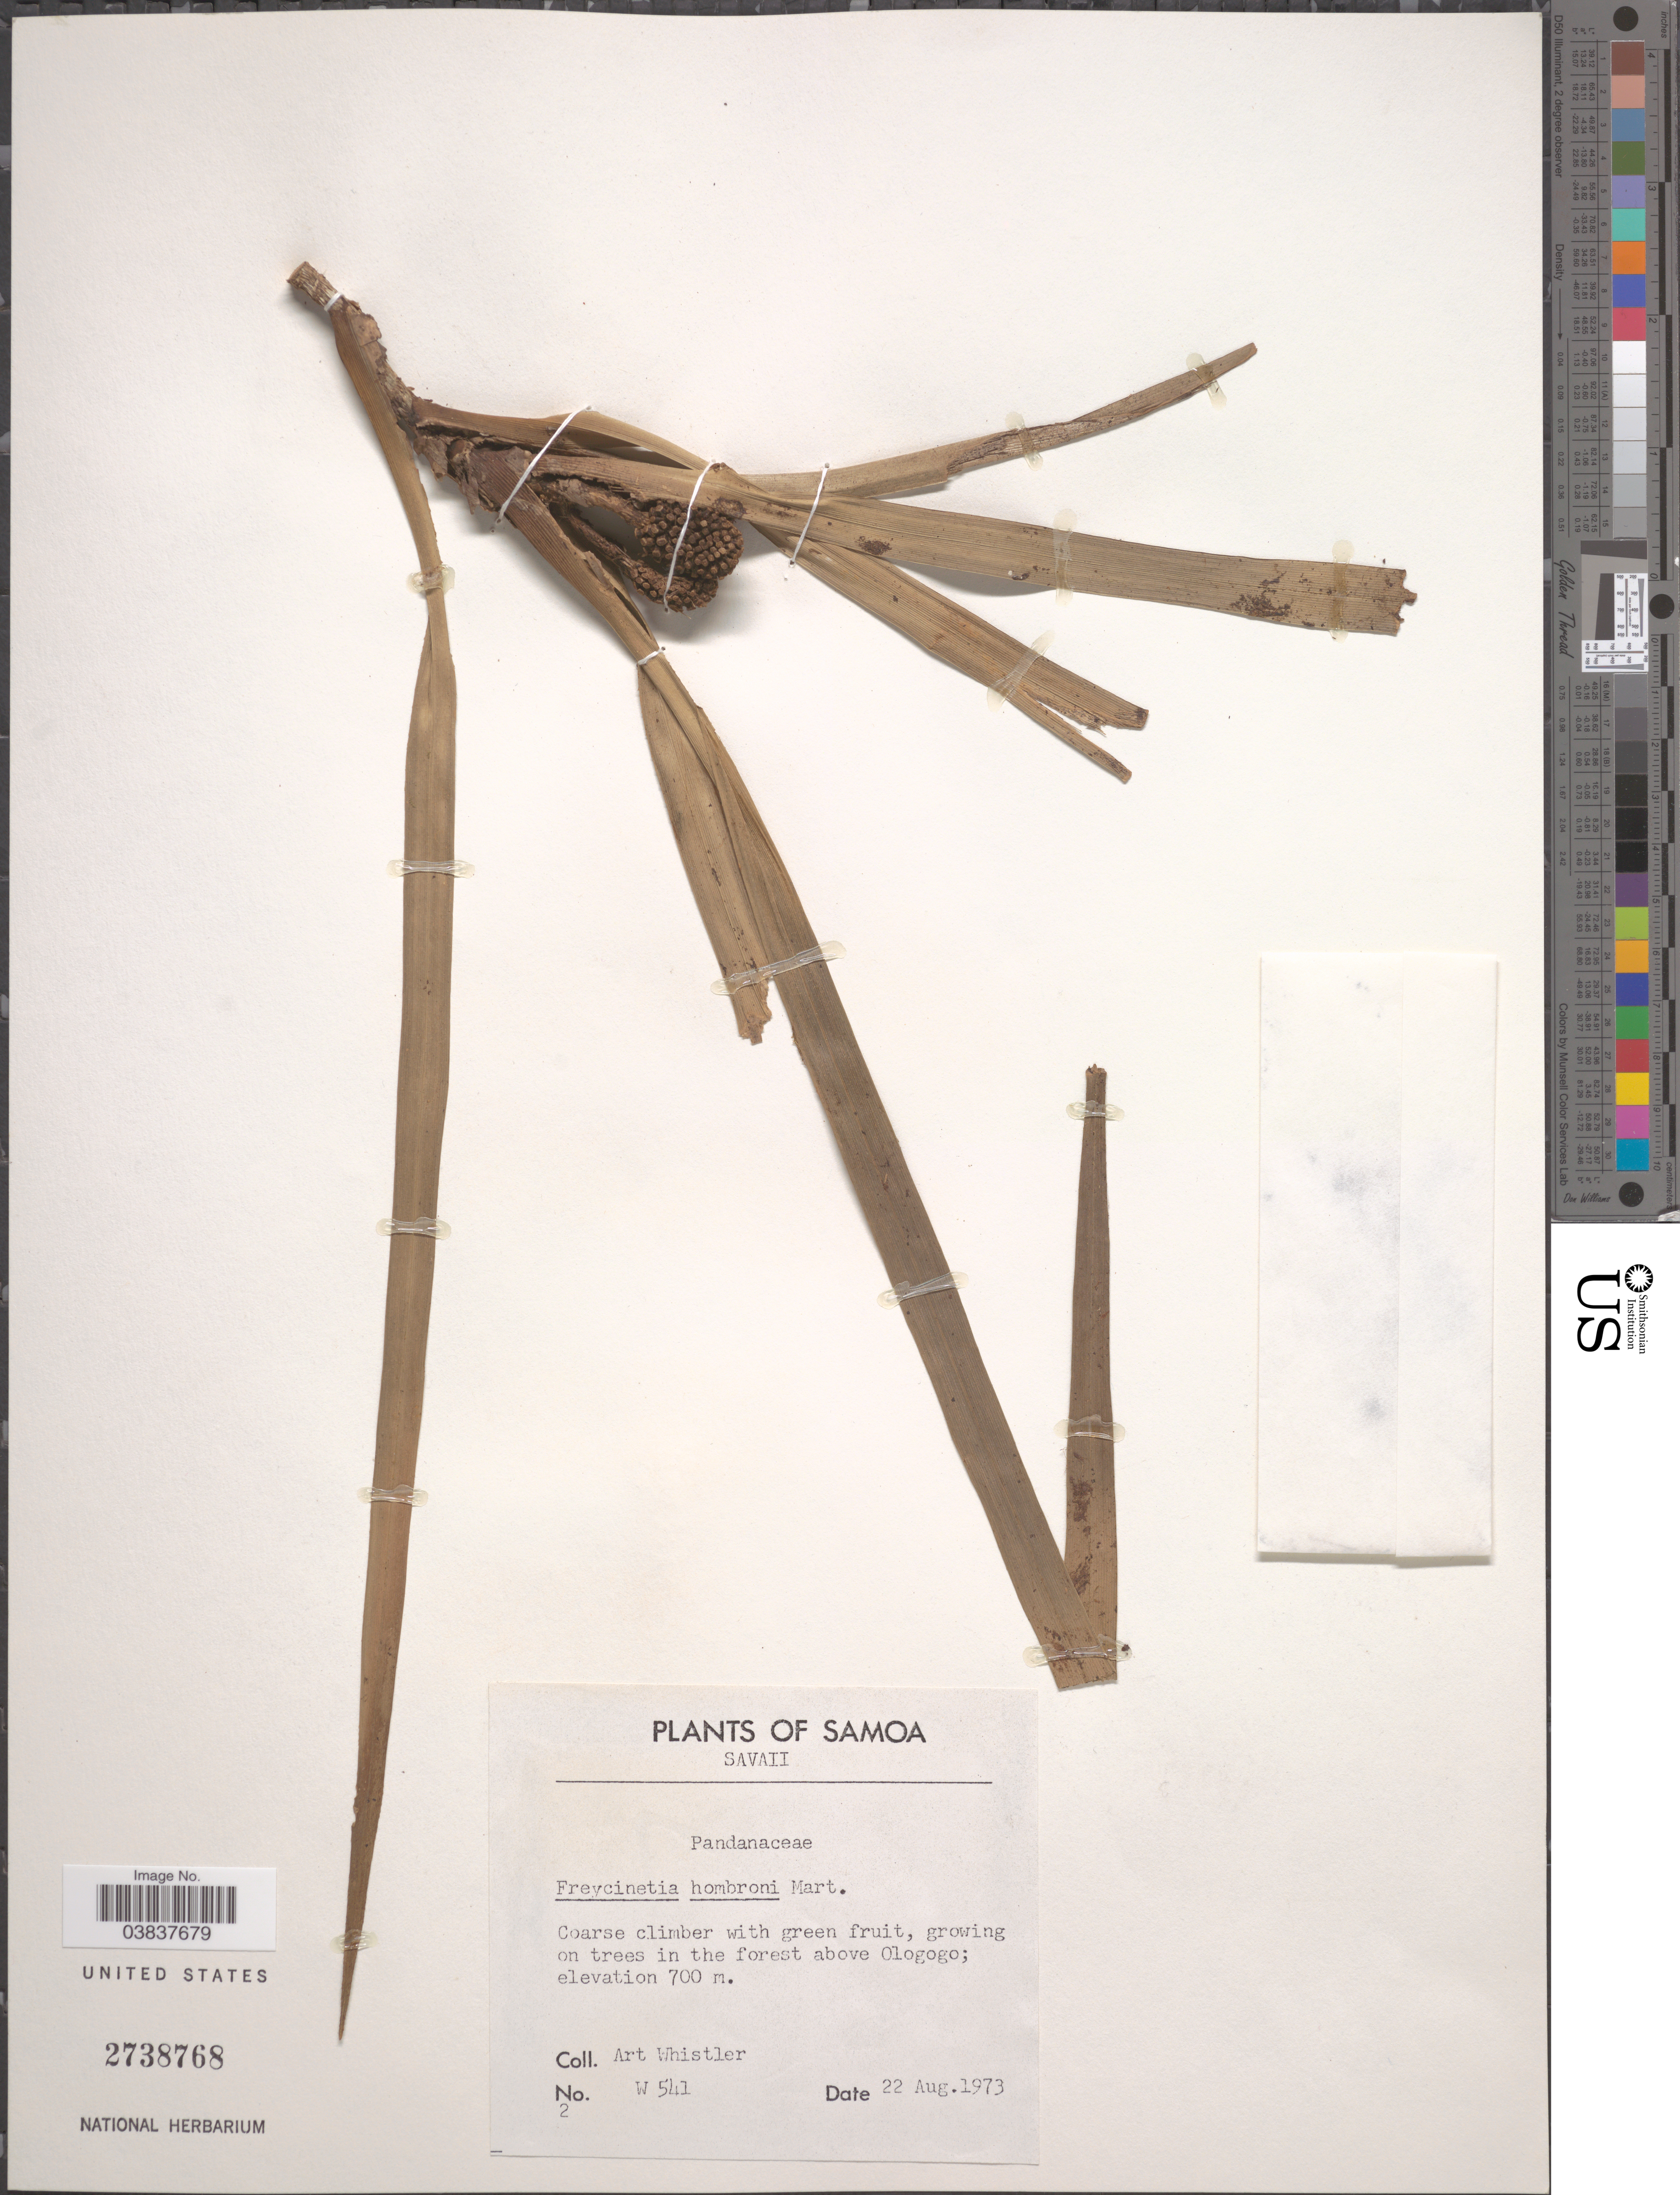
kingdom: Plantae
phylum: Tracheophyta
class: Liliopsida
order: Pandanales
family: Pandanaceae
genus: Freycinetia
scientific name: Freycinetia hombronii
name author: Martelli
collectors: A. Whistler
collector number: W541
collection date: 1973-08-22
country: Samoa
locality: Samoa. Savaii. Above Ologogo.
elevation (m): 700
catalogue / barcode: US 2738768